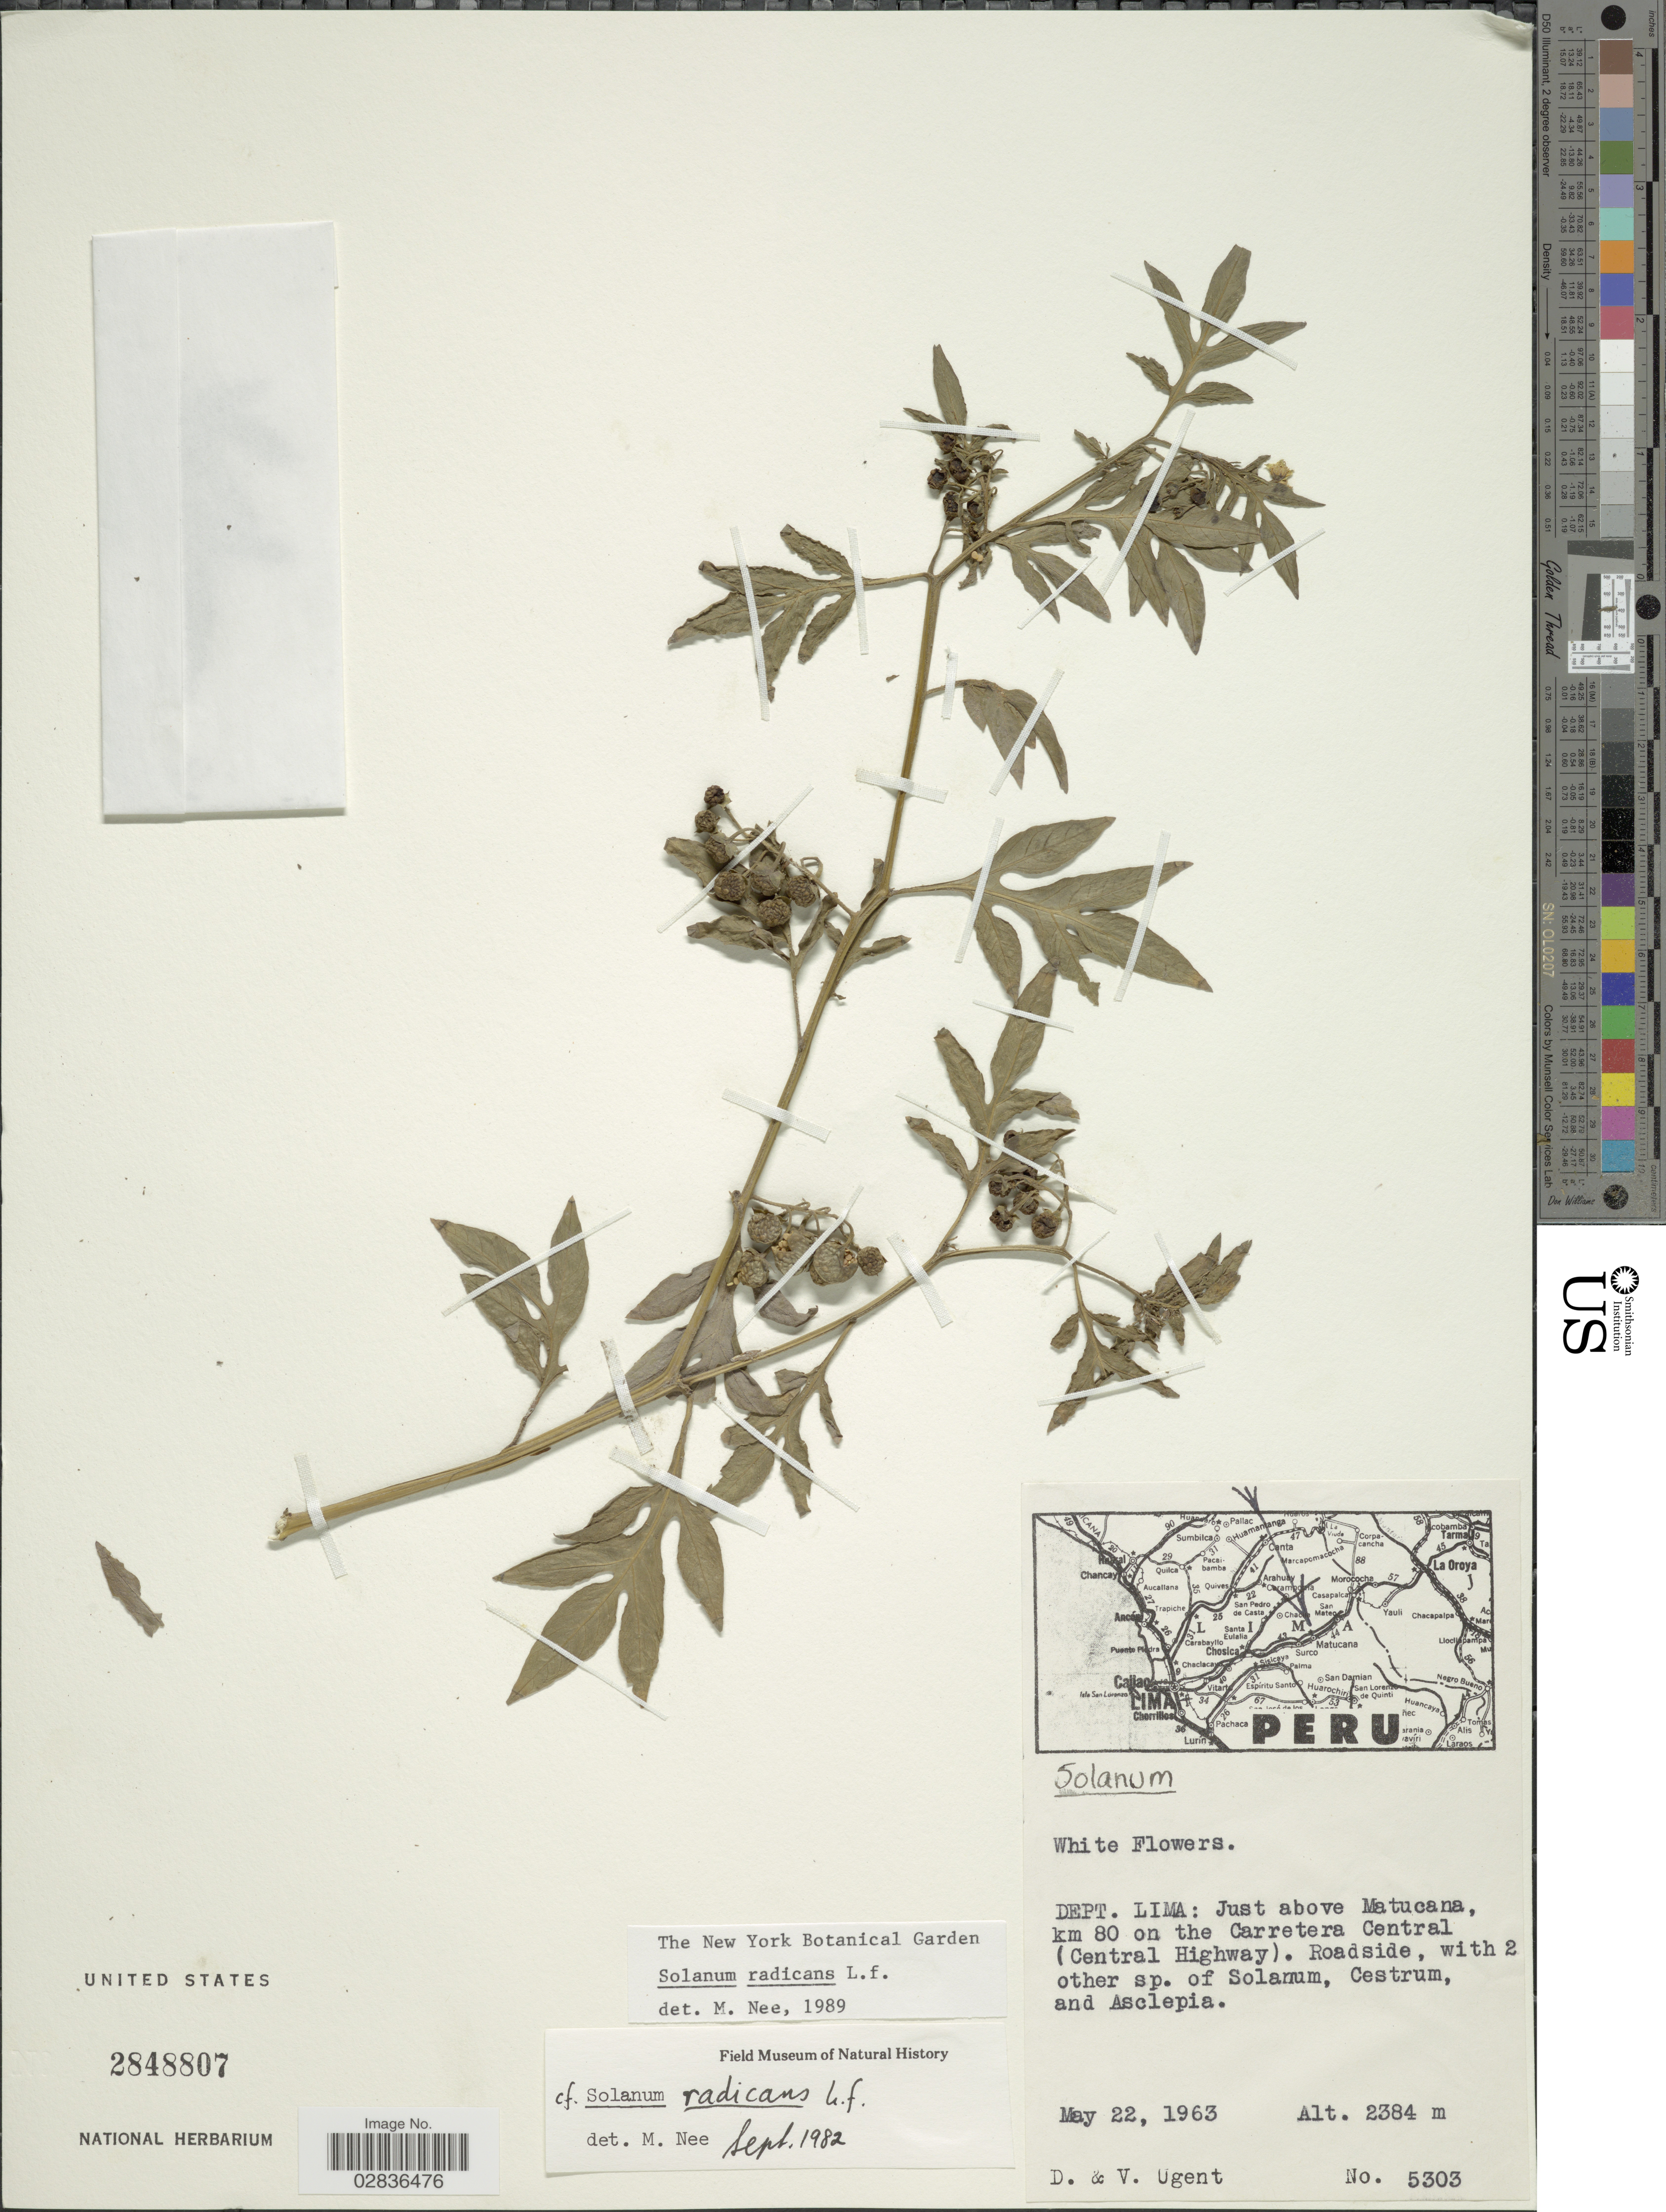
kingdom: Plantae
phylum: Tracheophyta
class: Magnoliopsida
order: Solanales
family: Solanaceae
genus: Solanum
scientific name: Solanum radicans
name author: L. f.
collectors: D. Ugent & V. Ugent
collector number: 5303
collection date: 1963-05-22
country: Peru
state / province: Lima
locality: Dept. Lima: Just above Matucana, km 80 on the Carretera Central (Central Highway).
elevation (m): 2384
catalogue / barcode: US 2848807